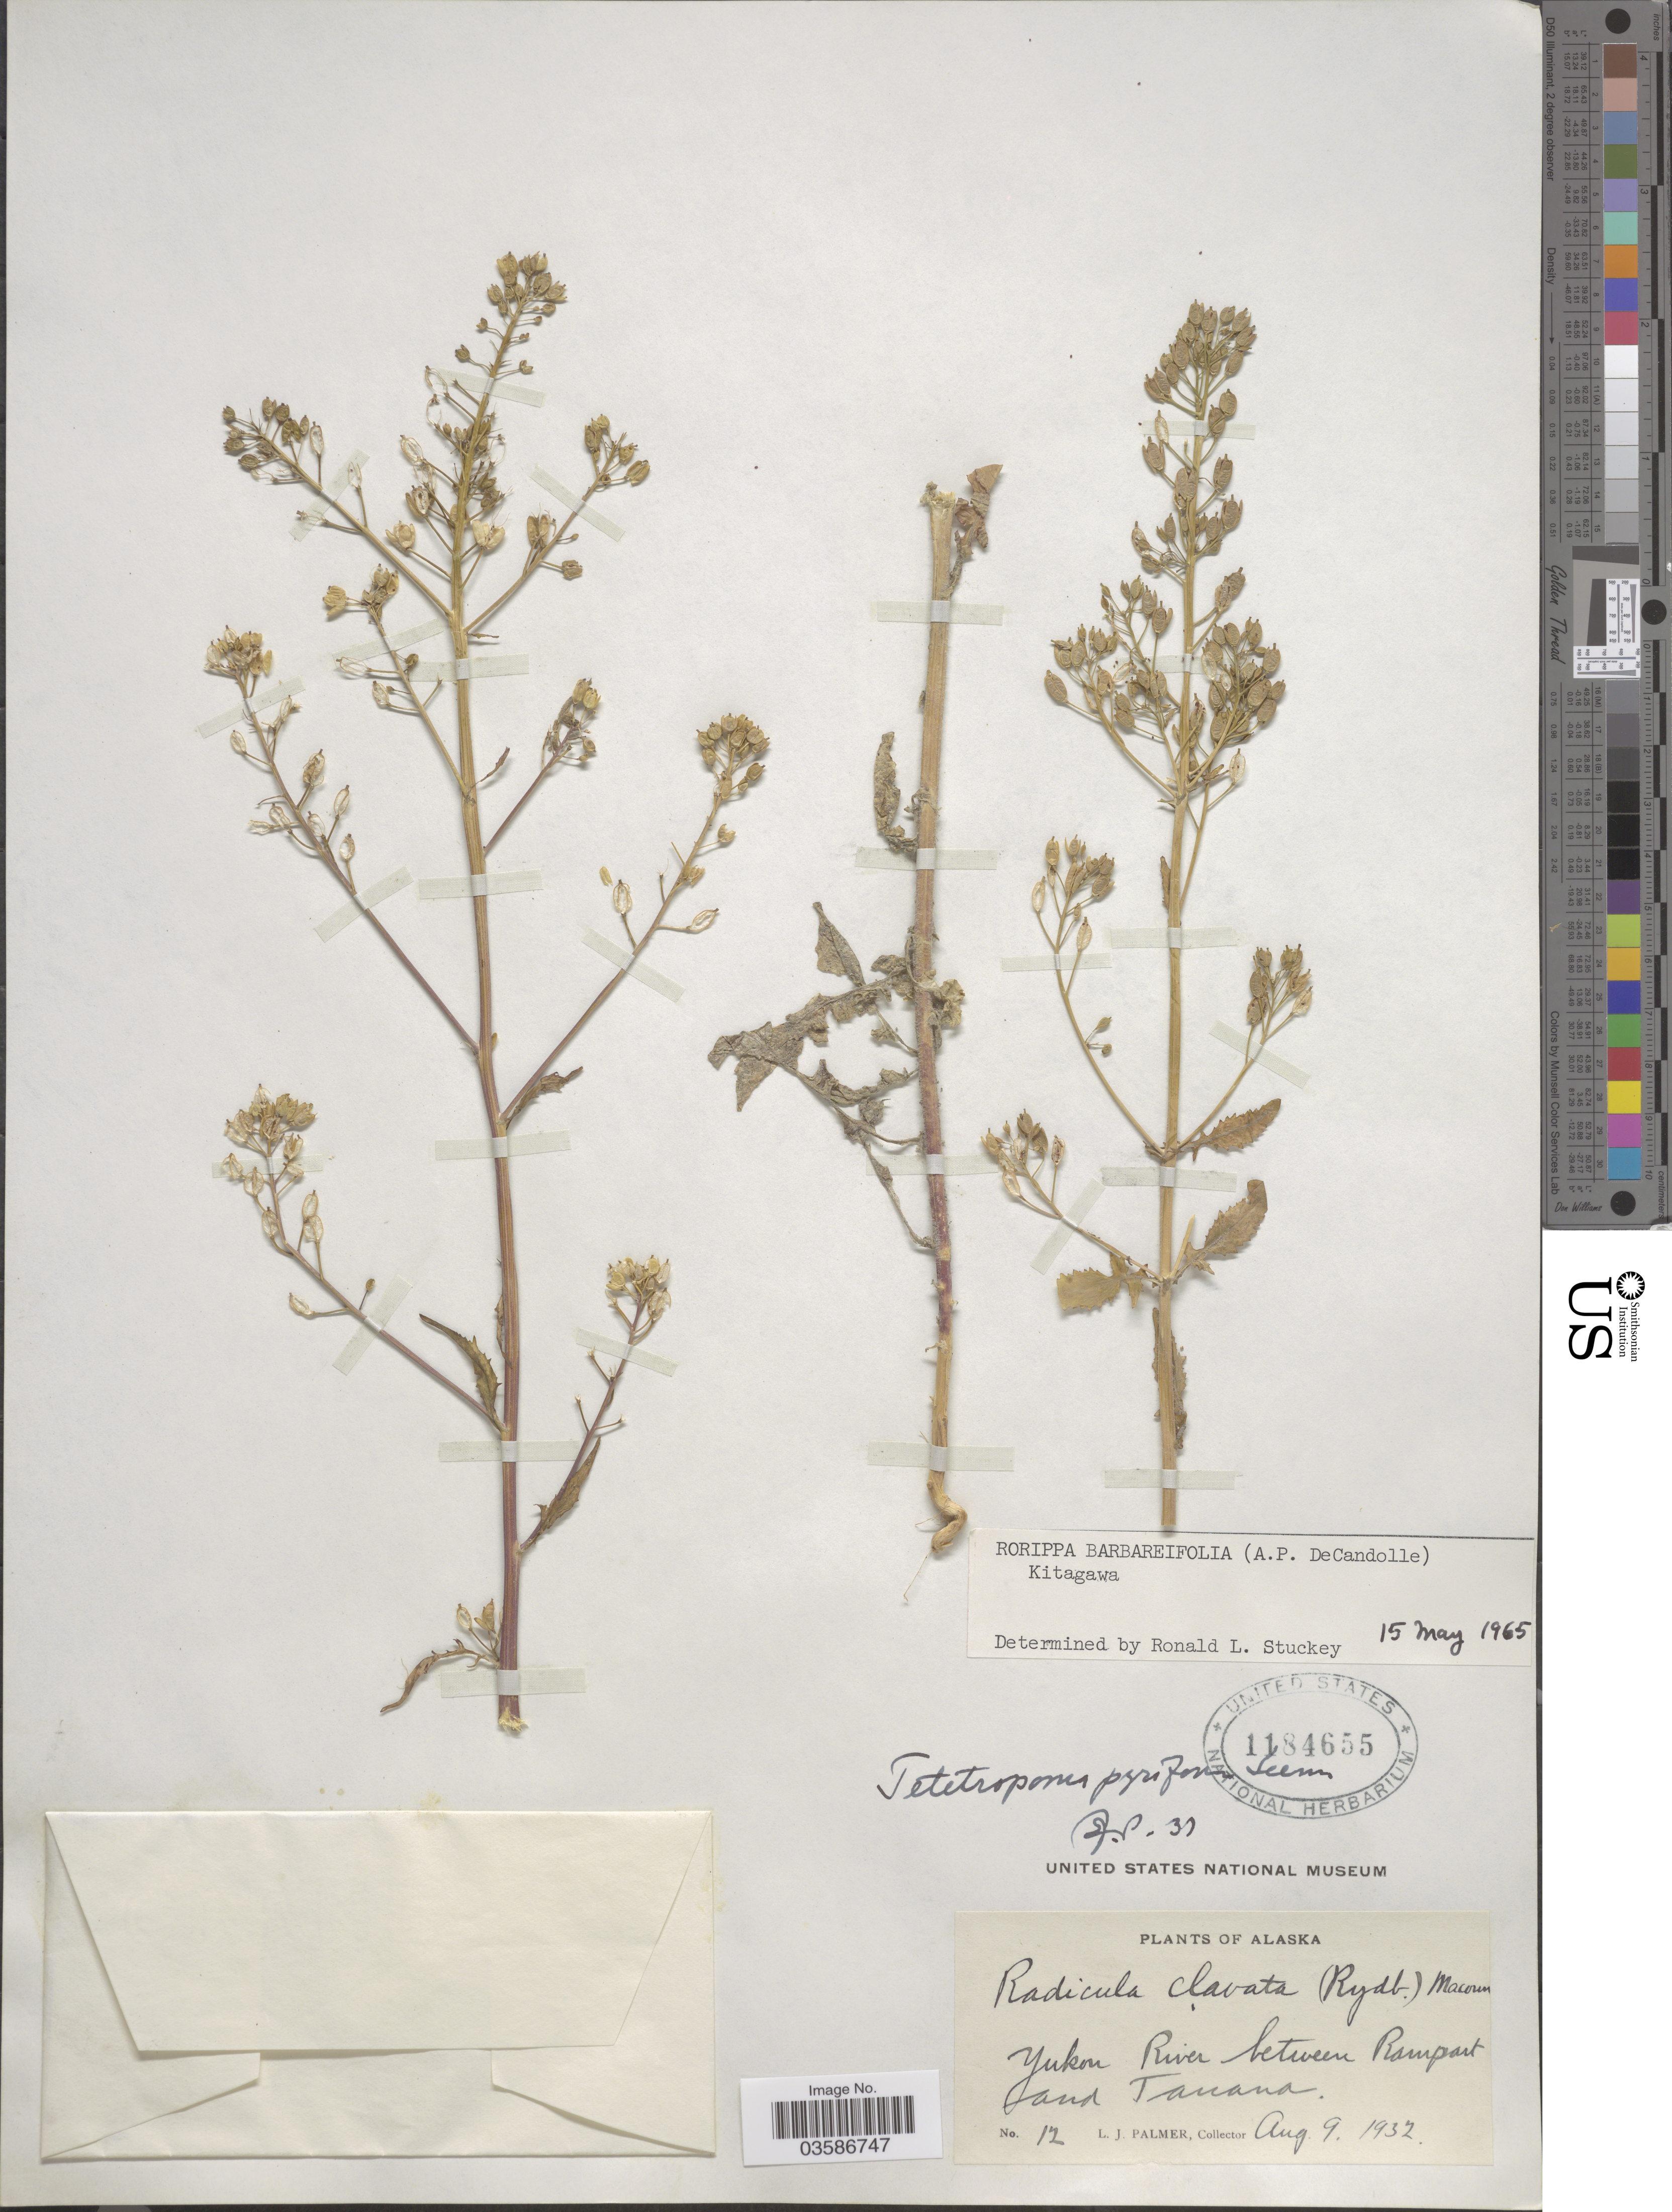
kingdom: Plantae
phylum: Tracheophyta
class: Magnoliopsida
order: Brassicales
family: Brassicaceae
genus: Rorippa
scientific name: Rorippa barbareifolia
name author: (DC.) Kitag.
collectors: L. J. Palmer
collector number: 12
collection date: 1932-08-09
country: United States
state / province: Alaska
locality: Yukon River between Rampart and Tanana.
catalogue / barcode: US 1184655